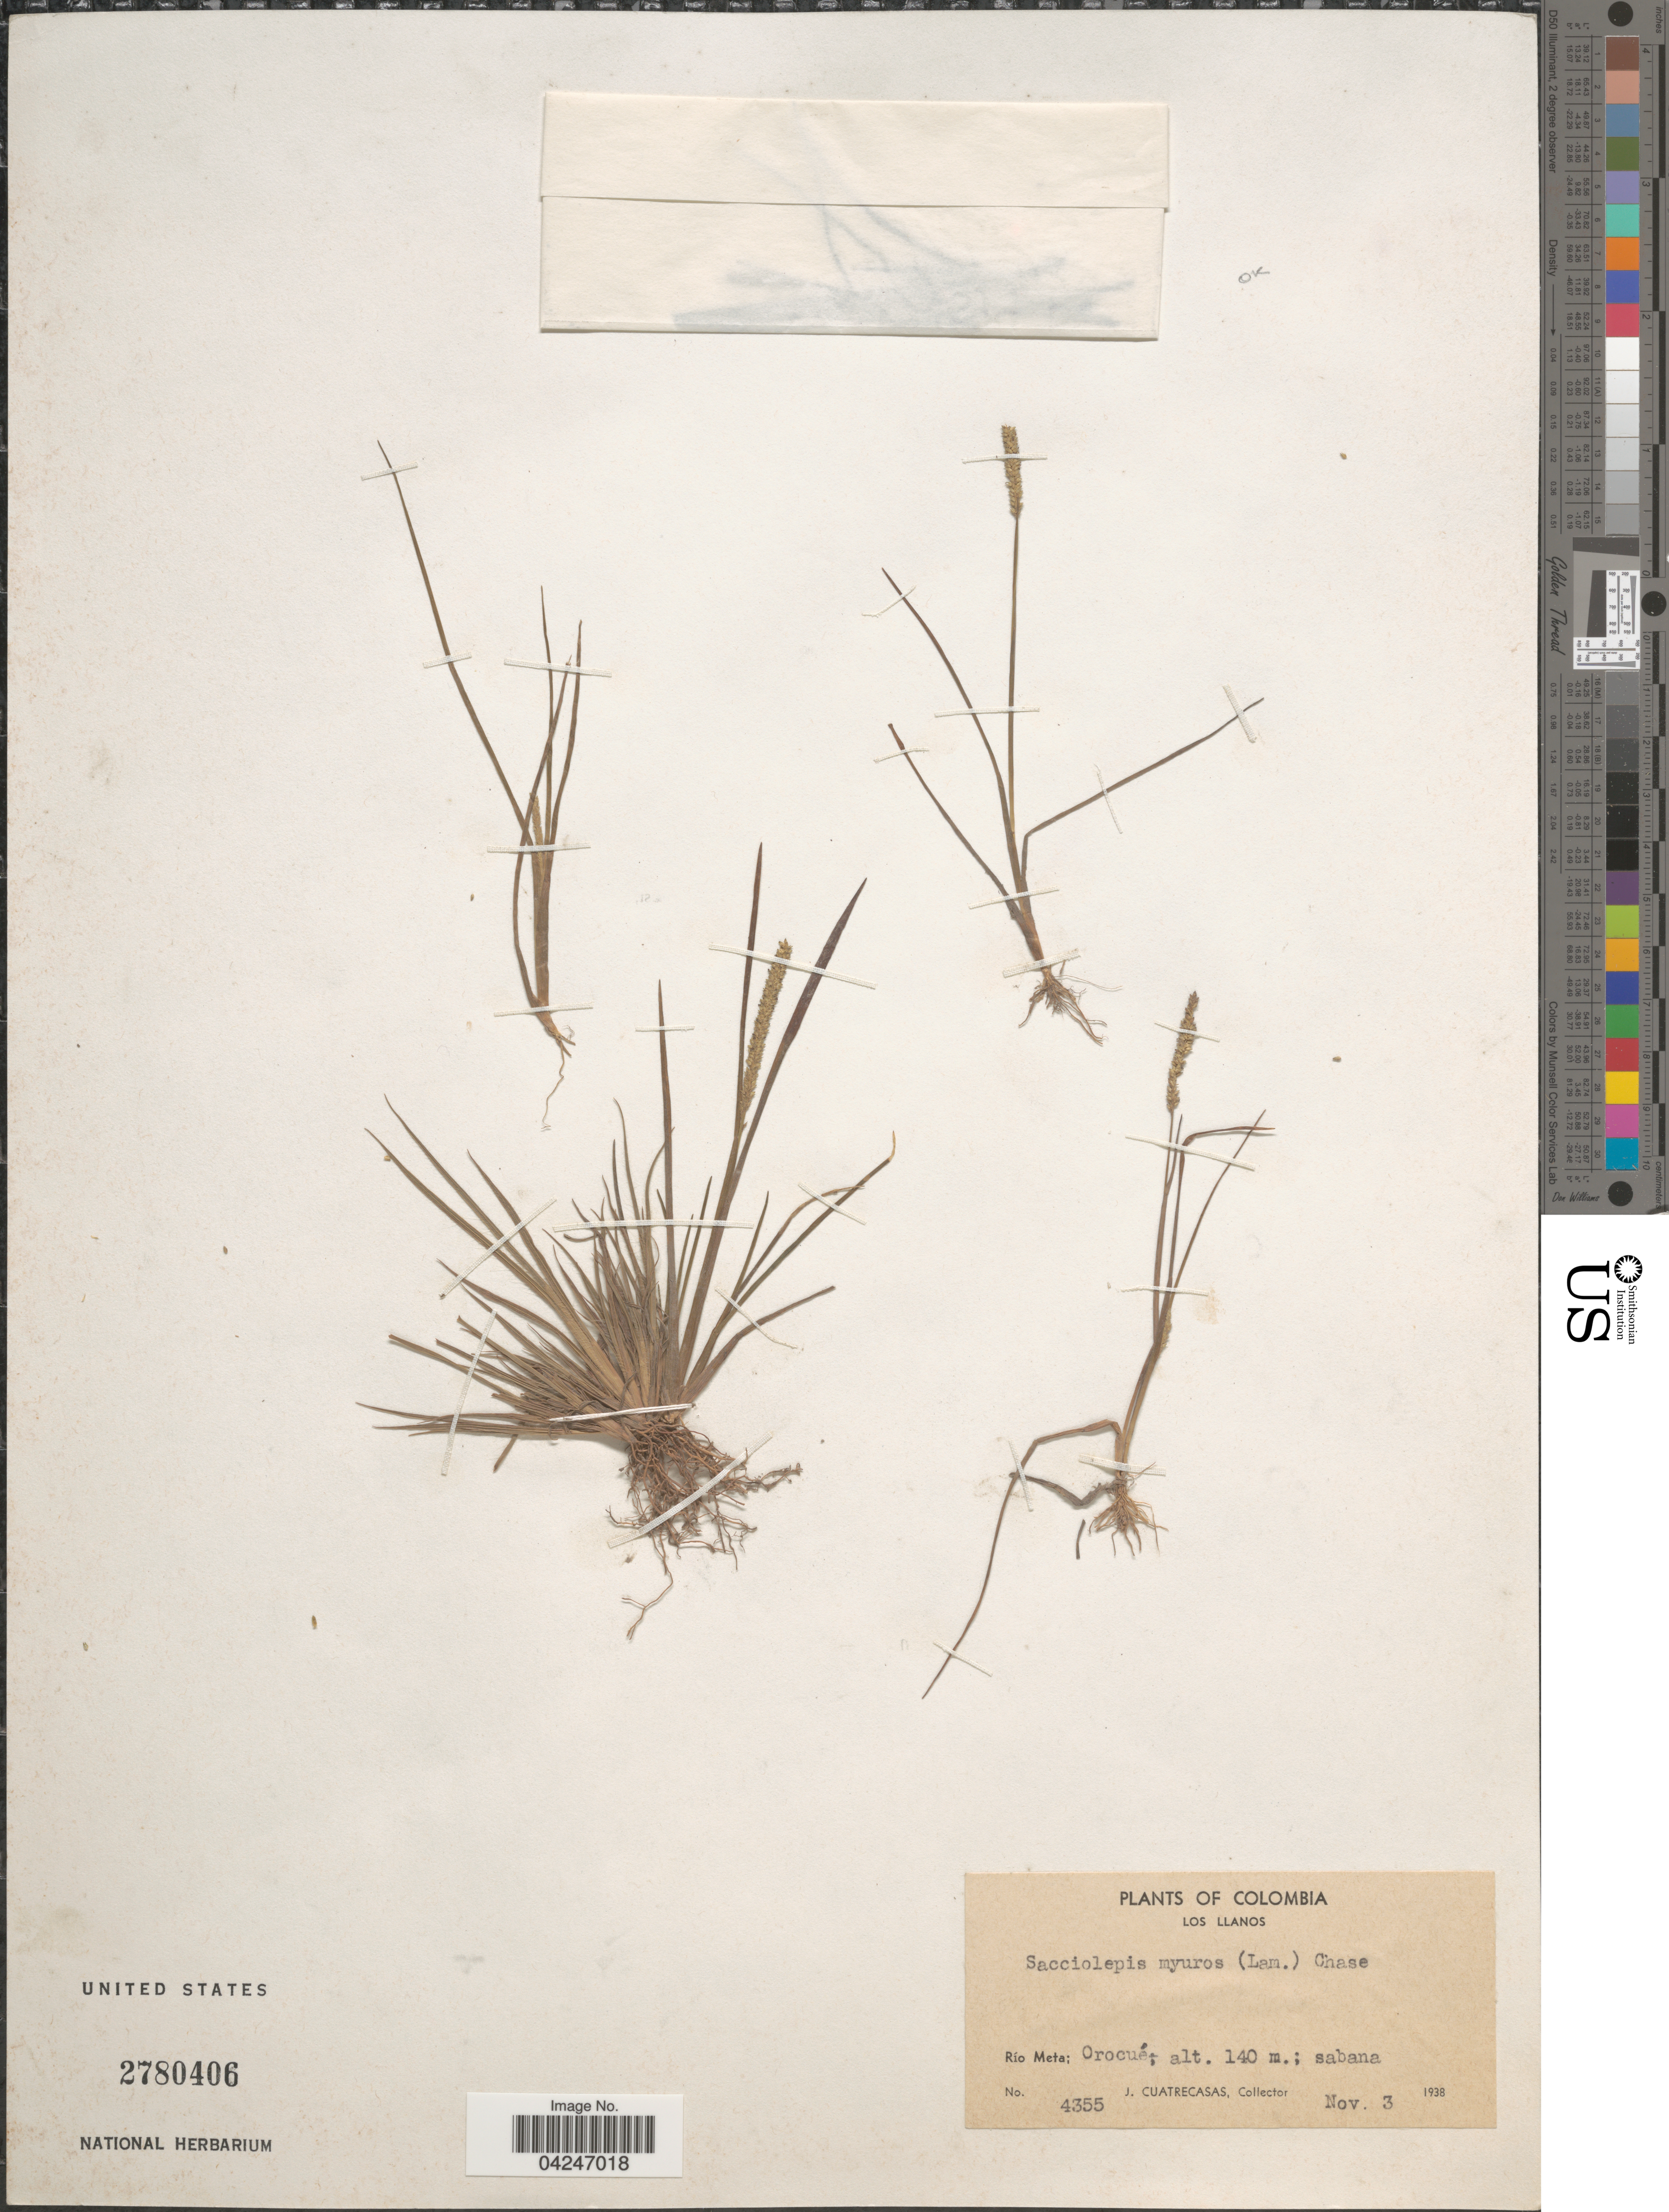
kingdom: Plantae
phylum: Tracheophyta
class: Liliopsida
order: Poales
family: Poaceae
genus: Sacciolepis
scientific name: Sacciolepis myuros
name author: (Lam.) Chase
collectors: J. Cuatrecasas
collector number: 4355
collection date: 1938-11-03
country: Colombia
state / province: Meta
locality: Los Llanos. Río Meta; Orocué.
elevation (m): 140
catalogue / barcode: US 2780406